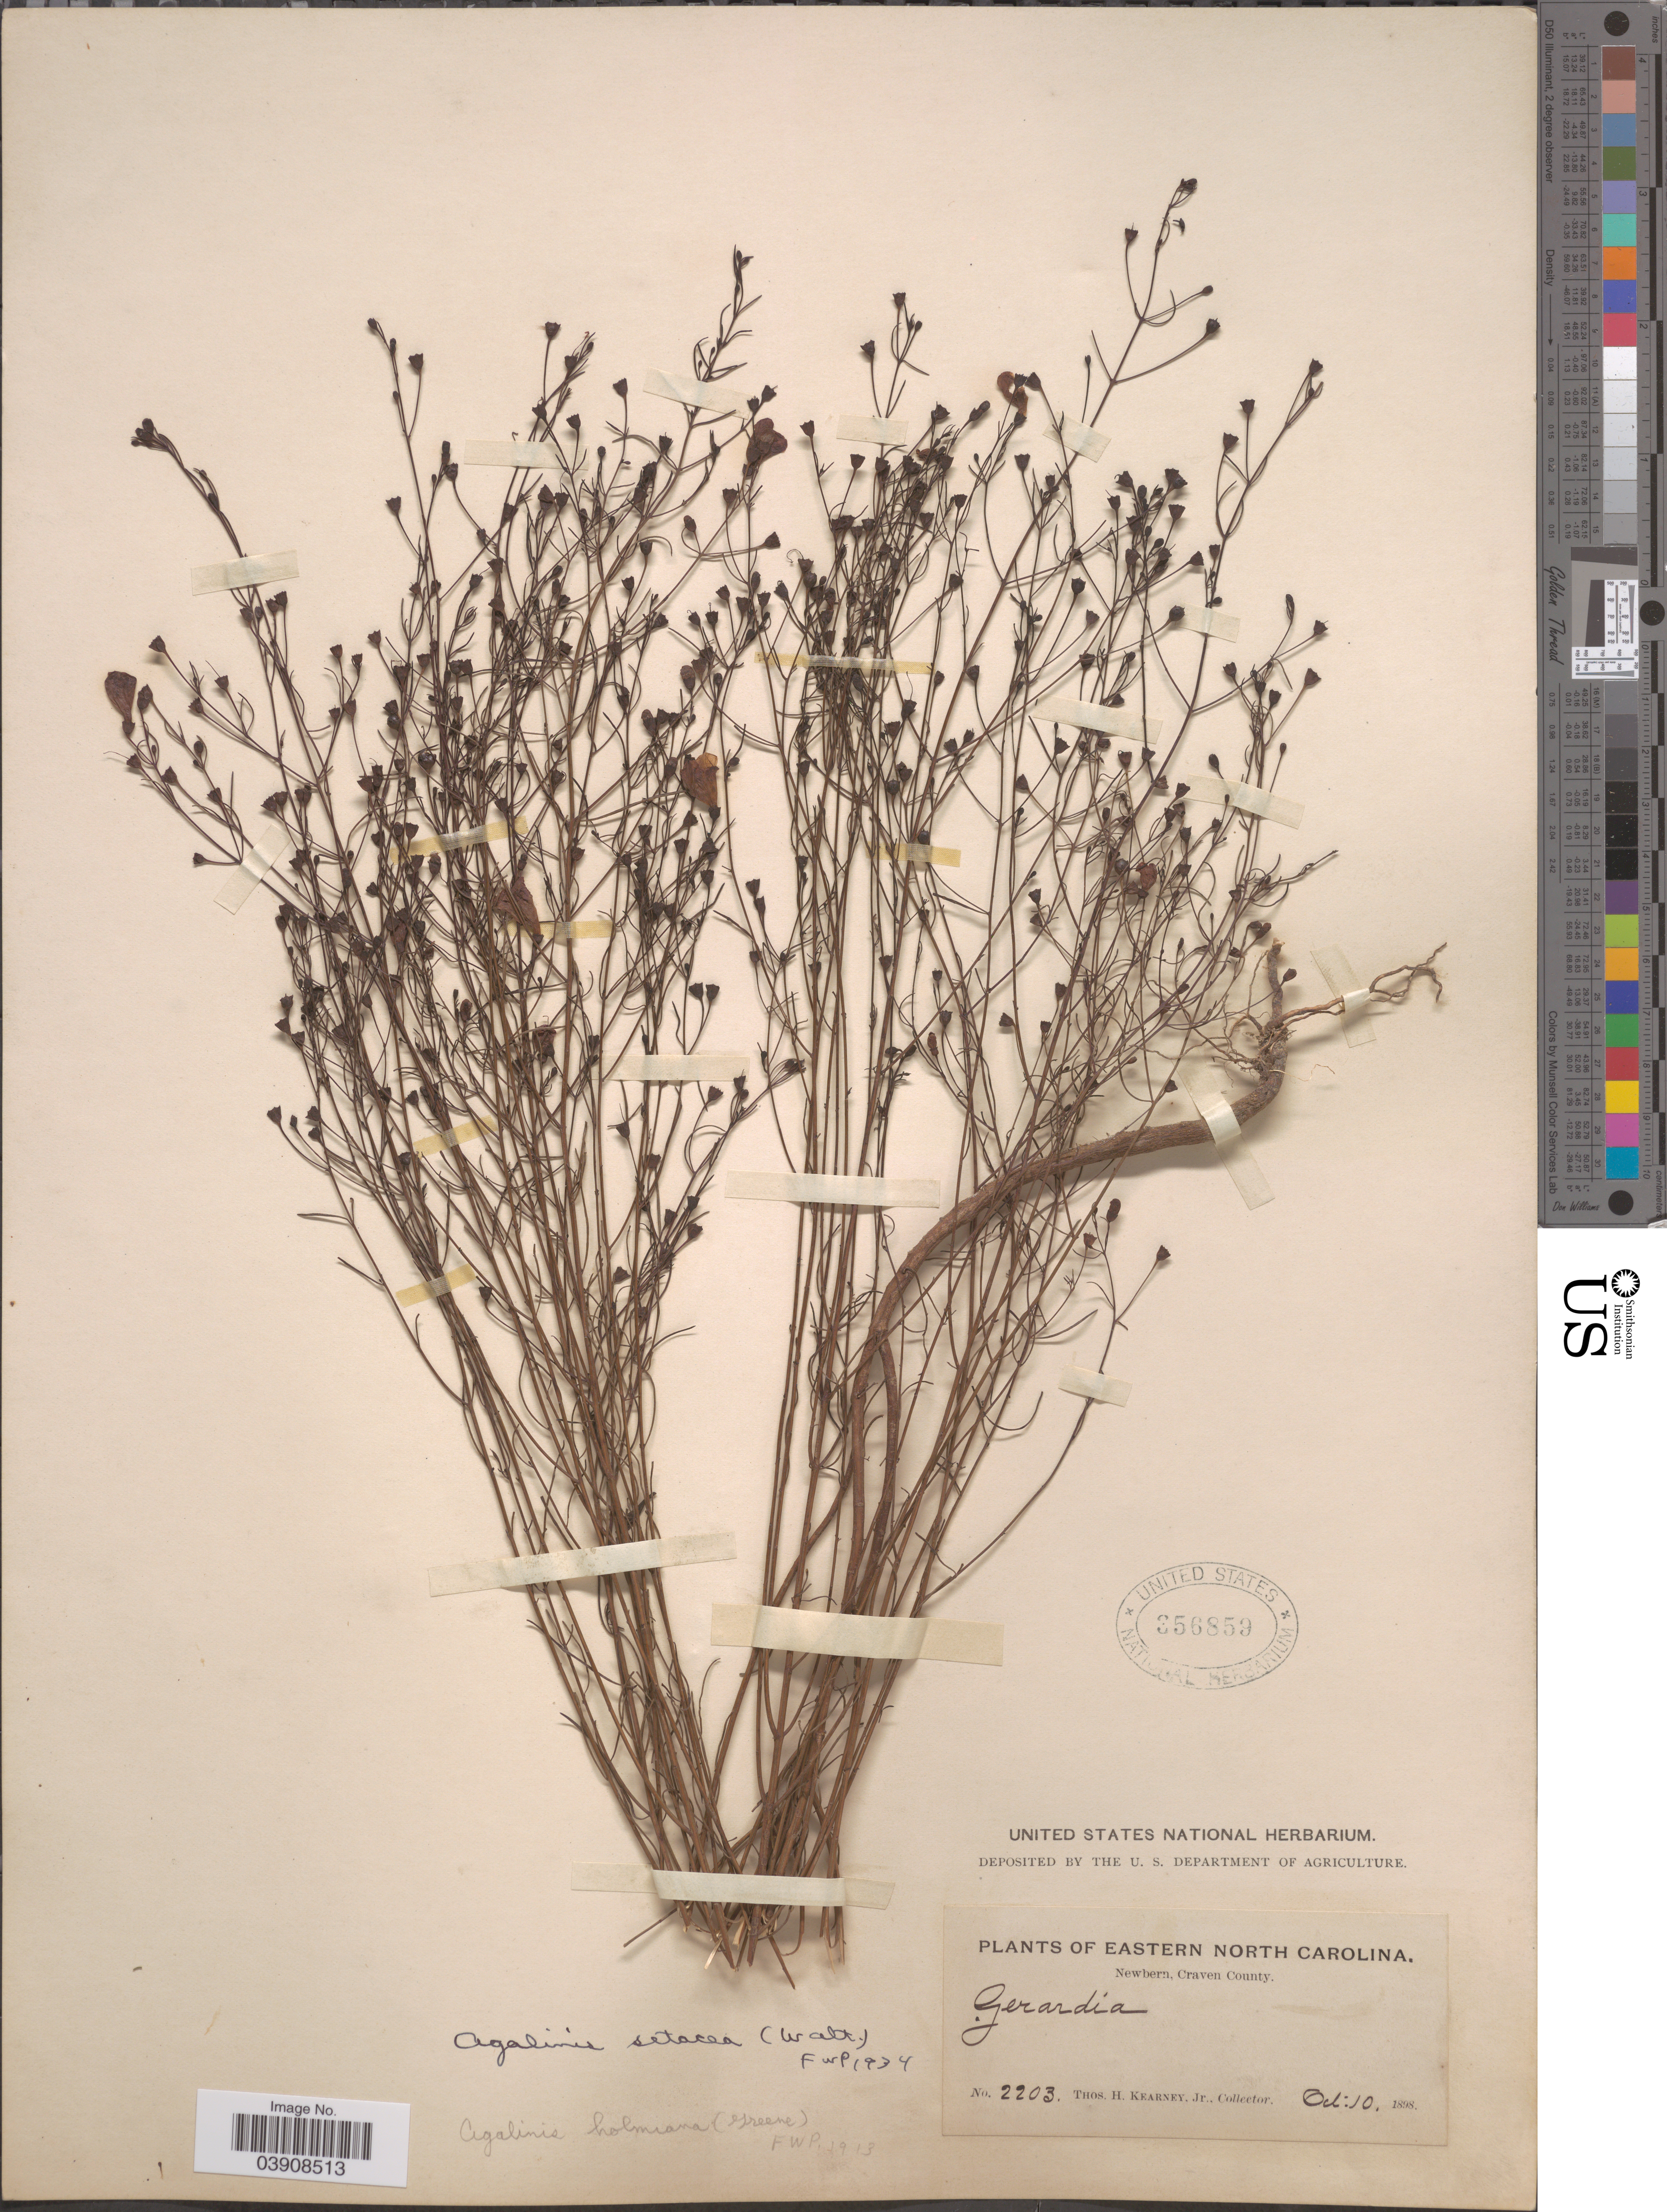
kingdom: Plantae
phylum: Tracheophyta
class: Magnoliopsida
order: Lamiales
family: Orobanchaceae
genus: Agalinis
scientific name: Agalinis setacea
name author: (J.F. Gmel.) Raf.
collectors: T. H. Kearney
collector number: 2203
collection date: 1898-10-10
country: United States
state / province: South Carolina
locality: Eastern North Carolina. Newbern, Craven County.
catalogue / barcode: US 356859